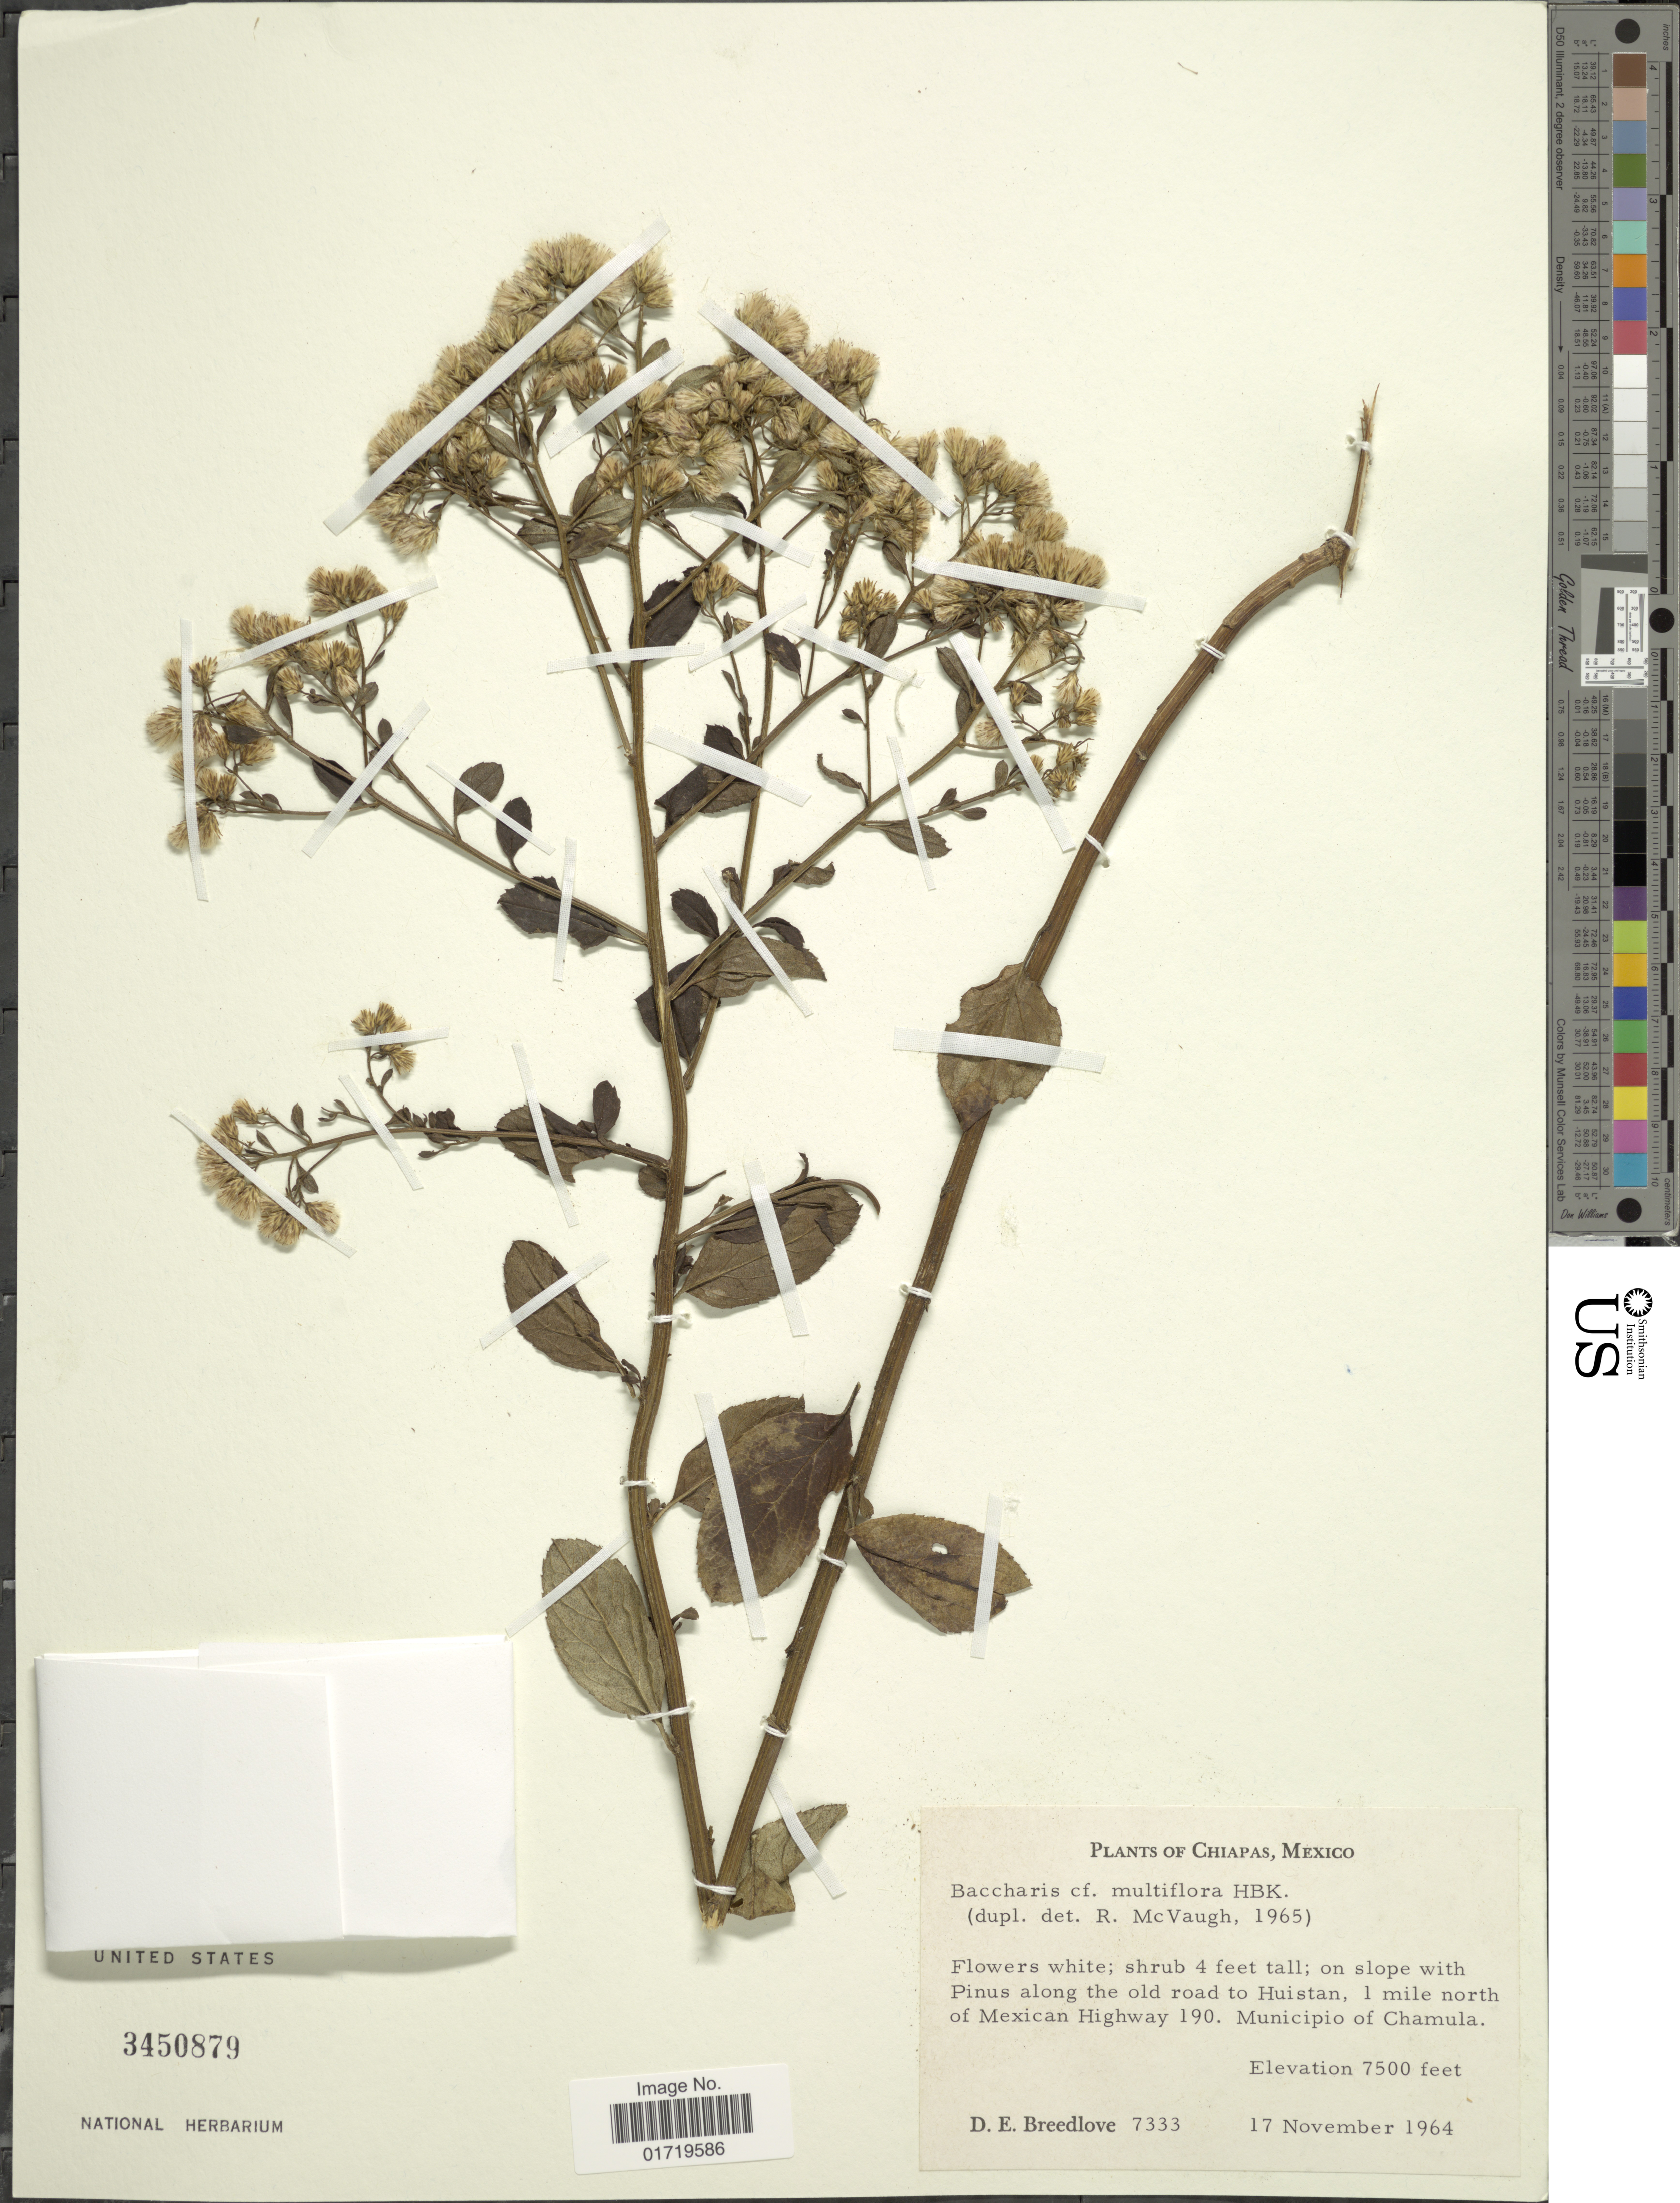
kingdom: Plantae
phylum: Tracheophyta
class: Magnoliopsida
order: Asterales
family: Asteraceae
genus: Baccharis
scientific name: Baccharis multiflora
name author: Kunth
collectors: D. E. Breedlove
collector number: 7333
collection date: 1964-11-17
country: Mexico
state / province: Chiapas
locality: On slope with Pinus along the old road to Huistan, 1 mile north of Mexican Highway 190, Municipio of Chamula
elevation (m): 2286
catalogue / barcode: US 3450879